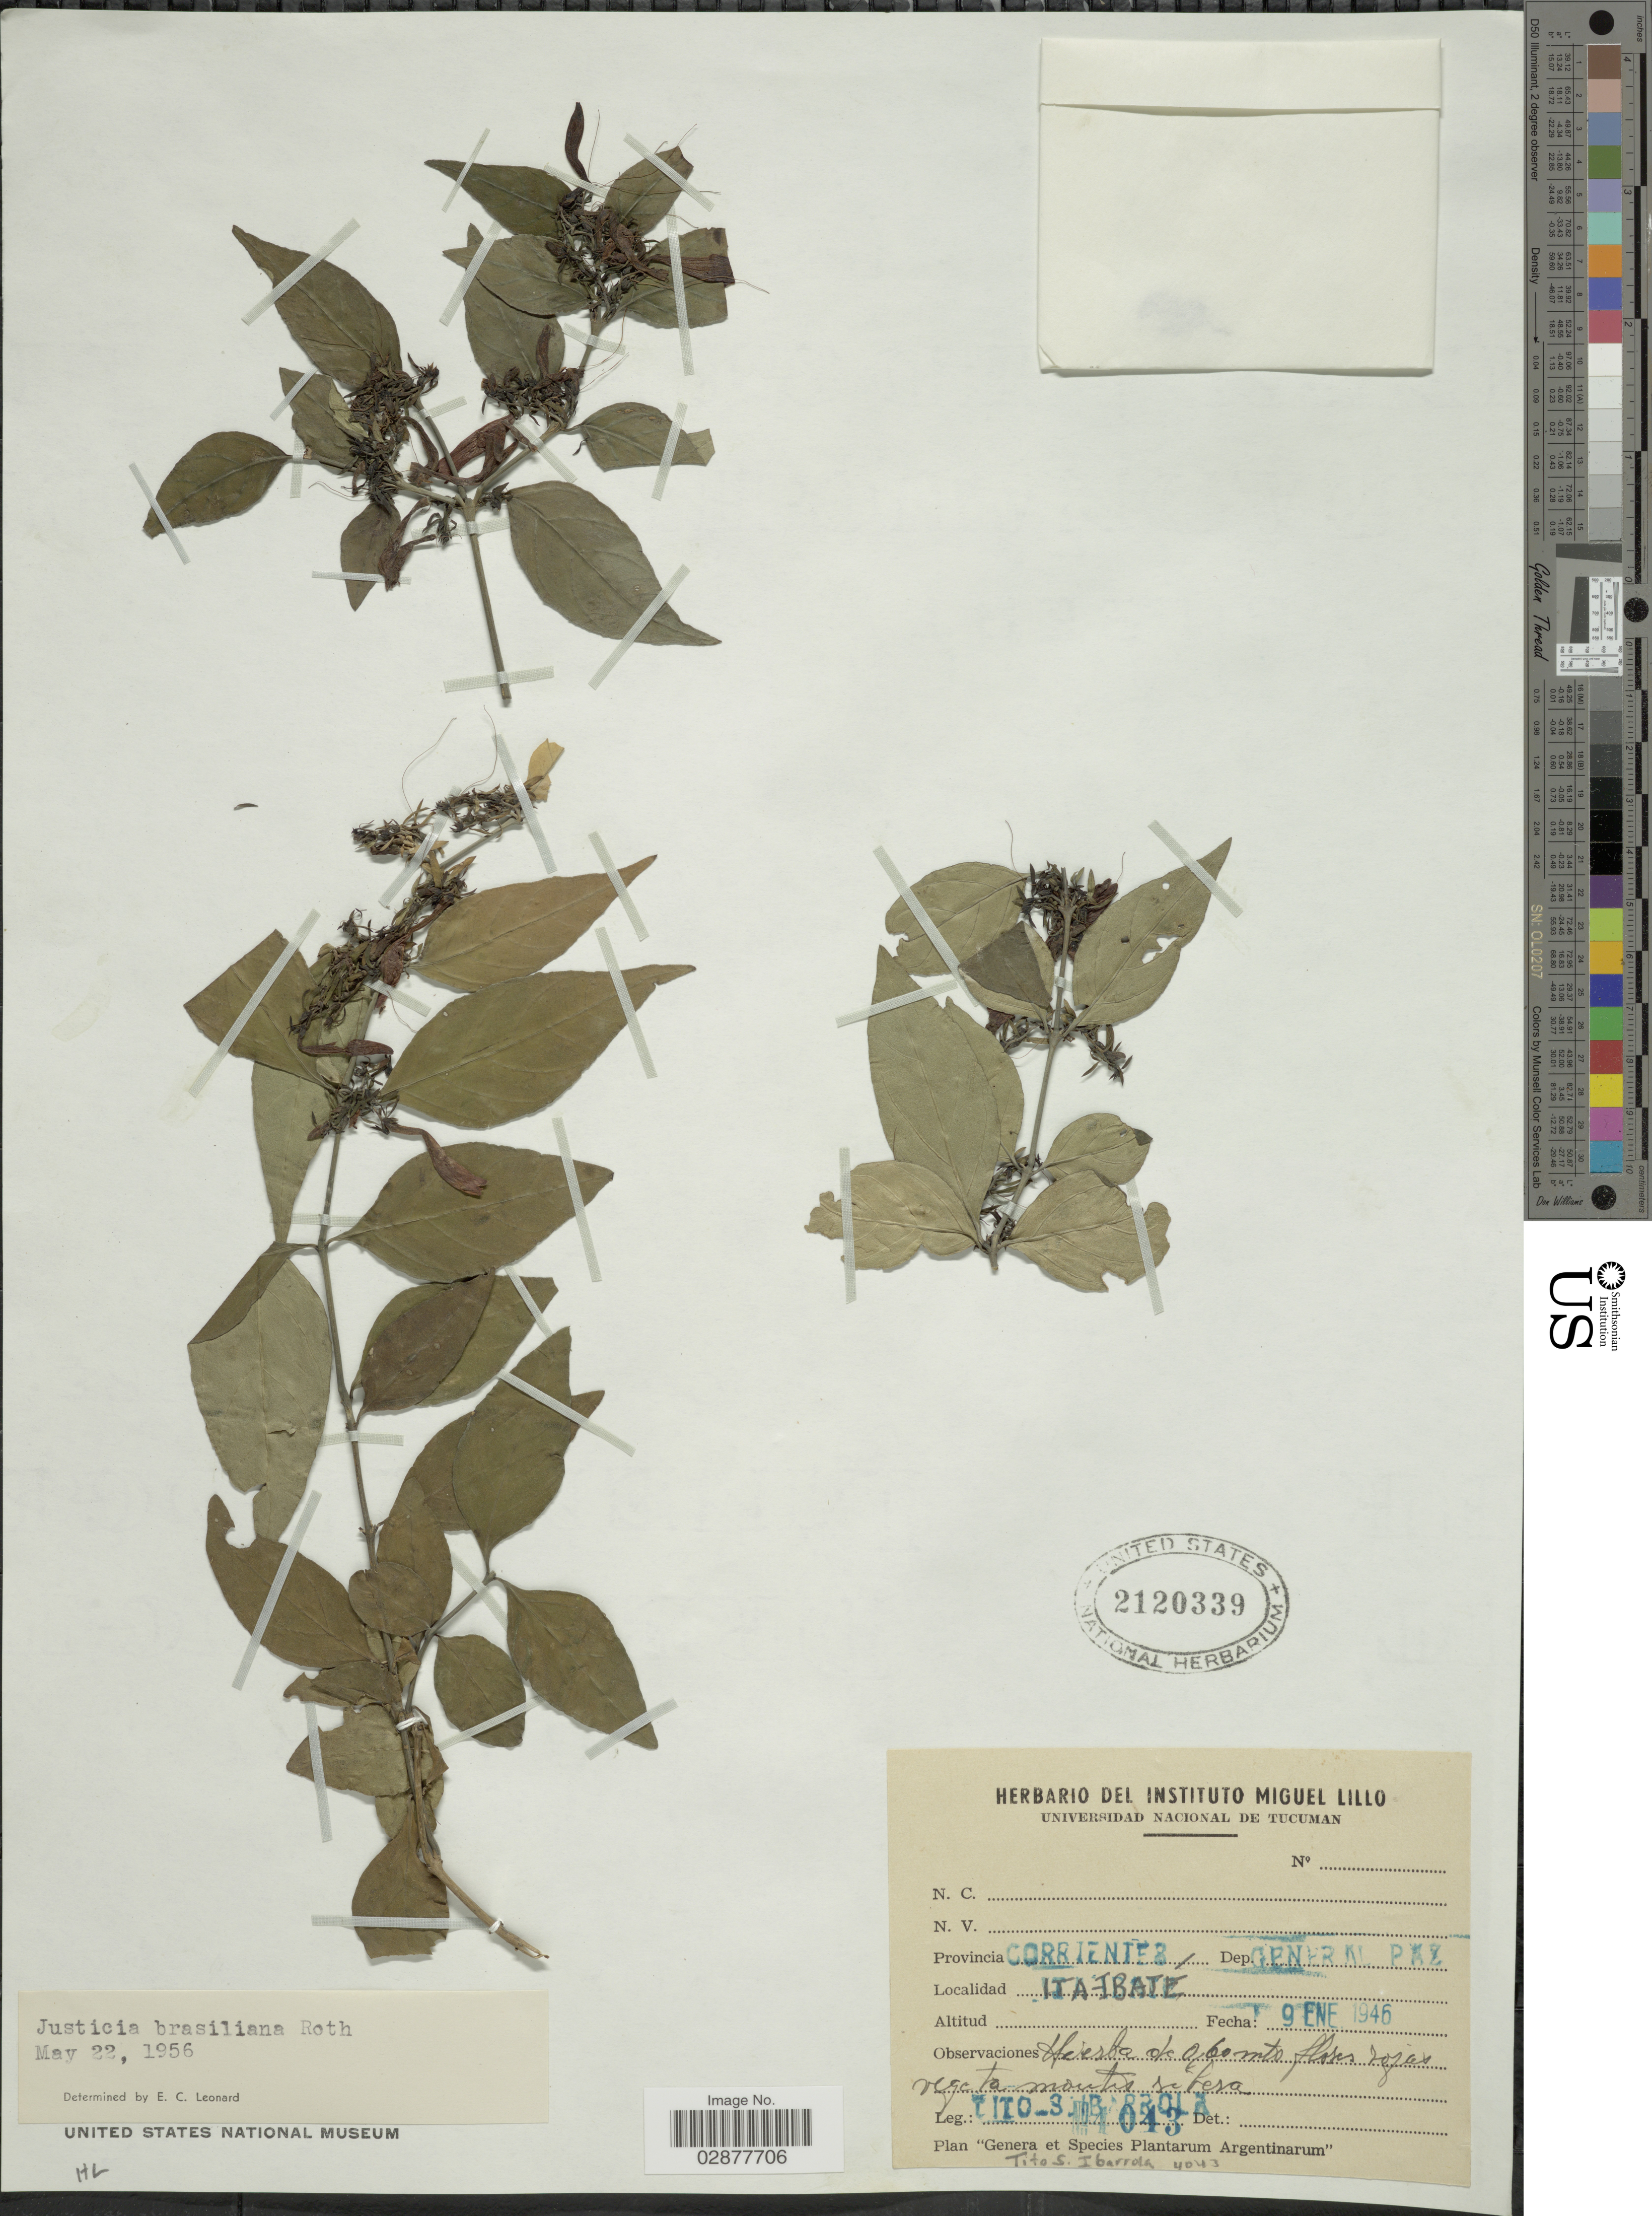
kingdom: Plantae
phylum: Tracheophyta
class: Magnoliopsida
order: Lamiales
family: Acanthaceae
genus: Justicia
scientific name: Justicia brasiliana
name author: Roth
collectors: T. Ibarrola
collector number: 4043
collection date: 1946-01-09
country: Argentina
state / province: Corrientes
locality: Provincia Corrientes, Dep. General Paz. Ita-Ibate.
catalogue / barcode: US 2120339